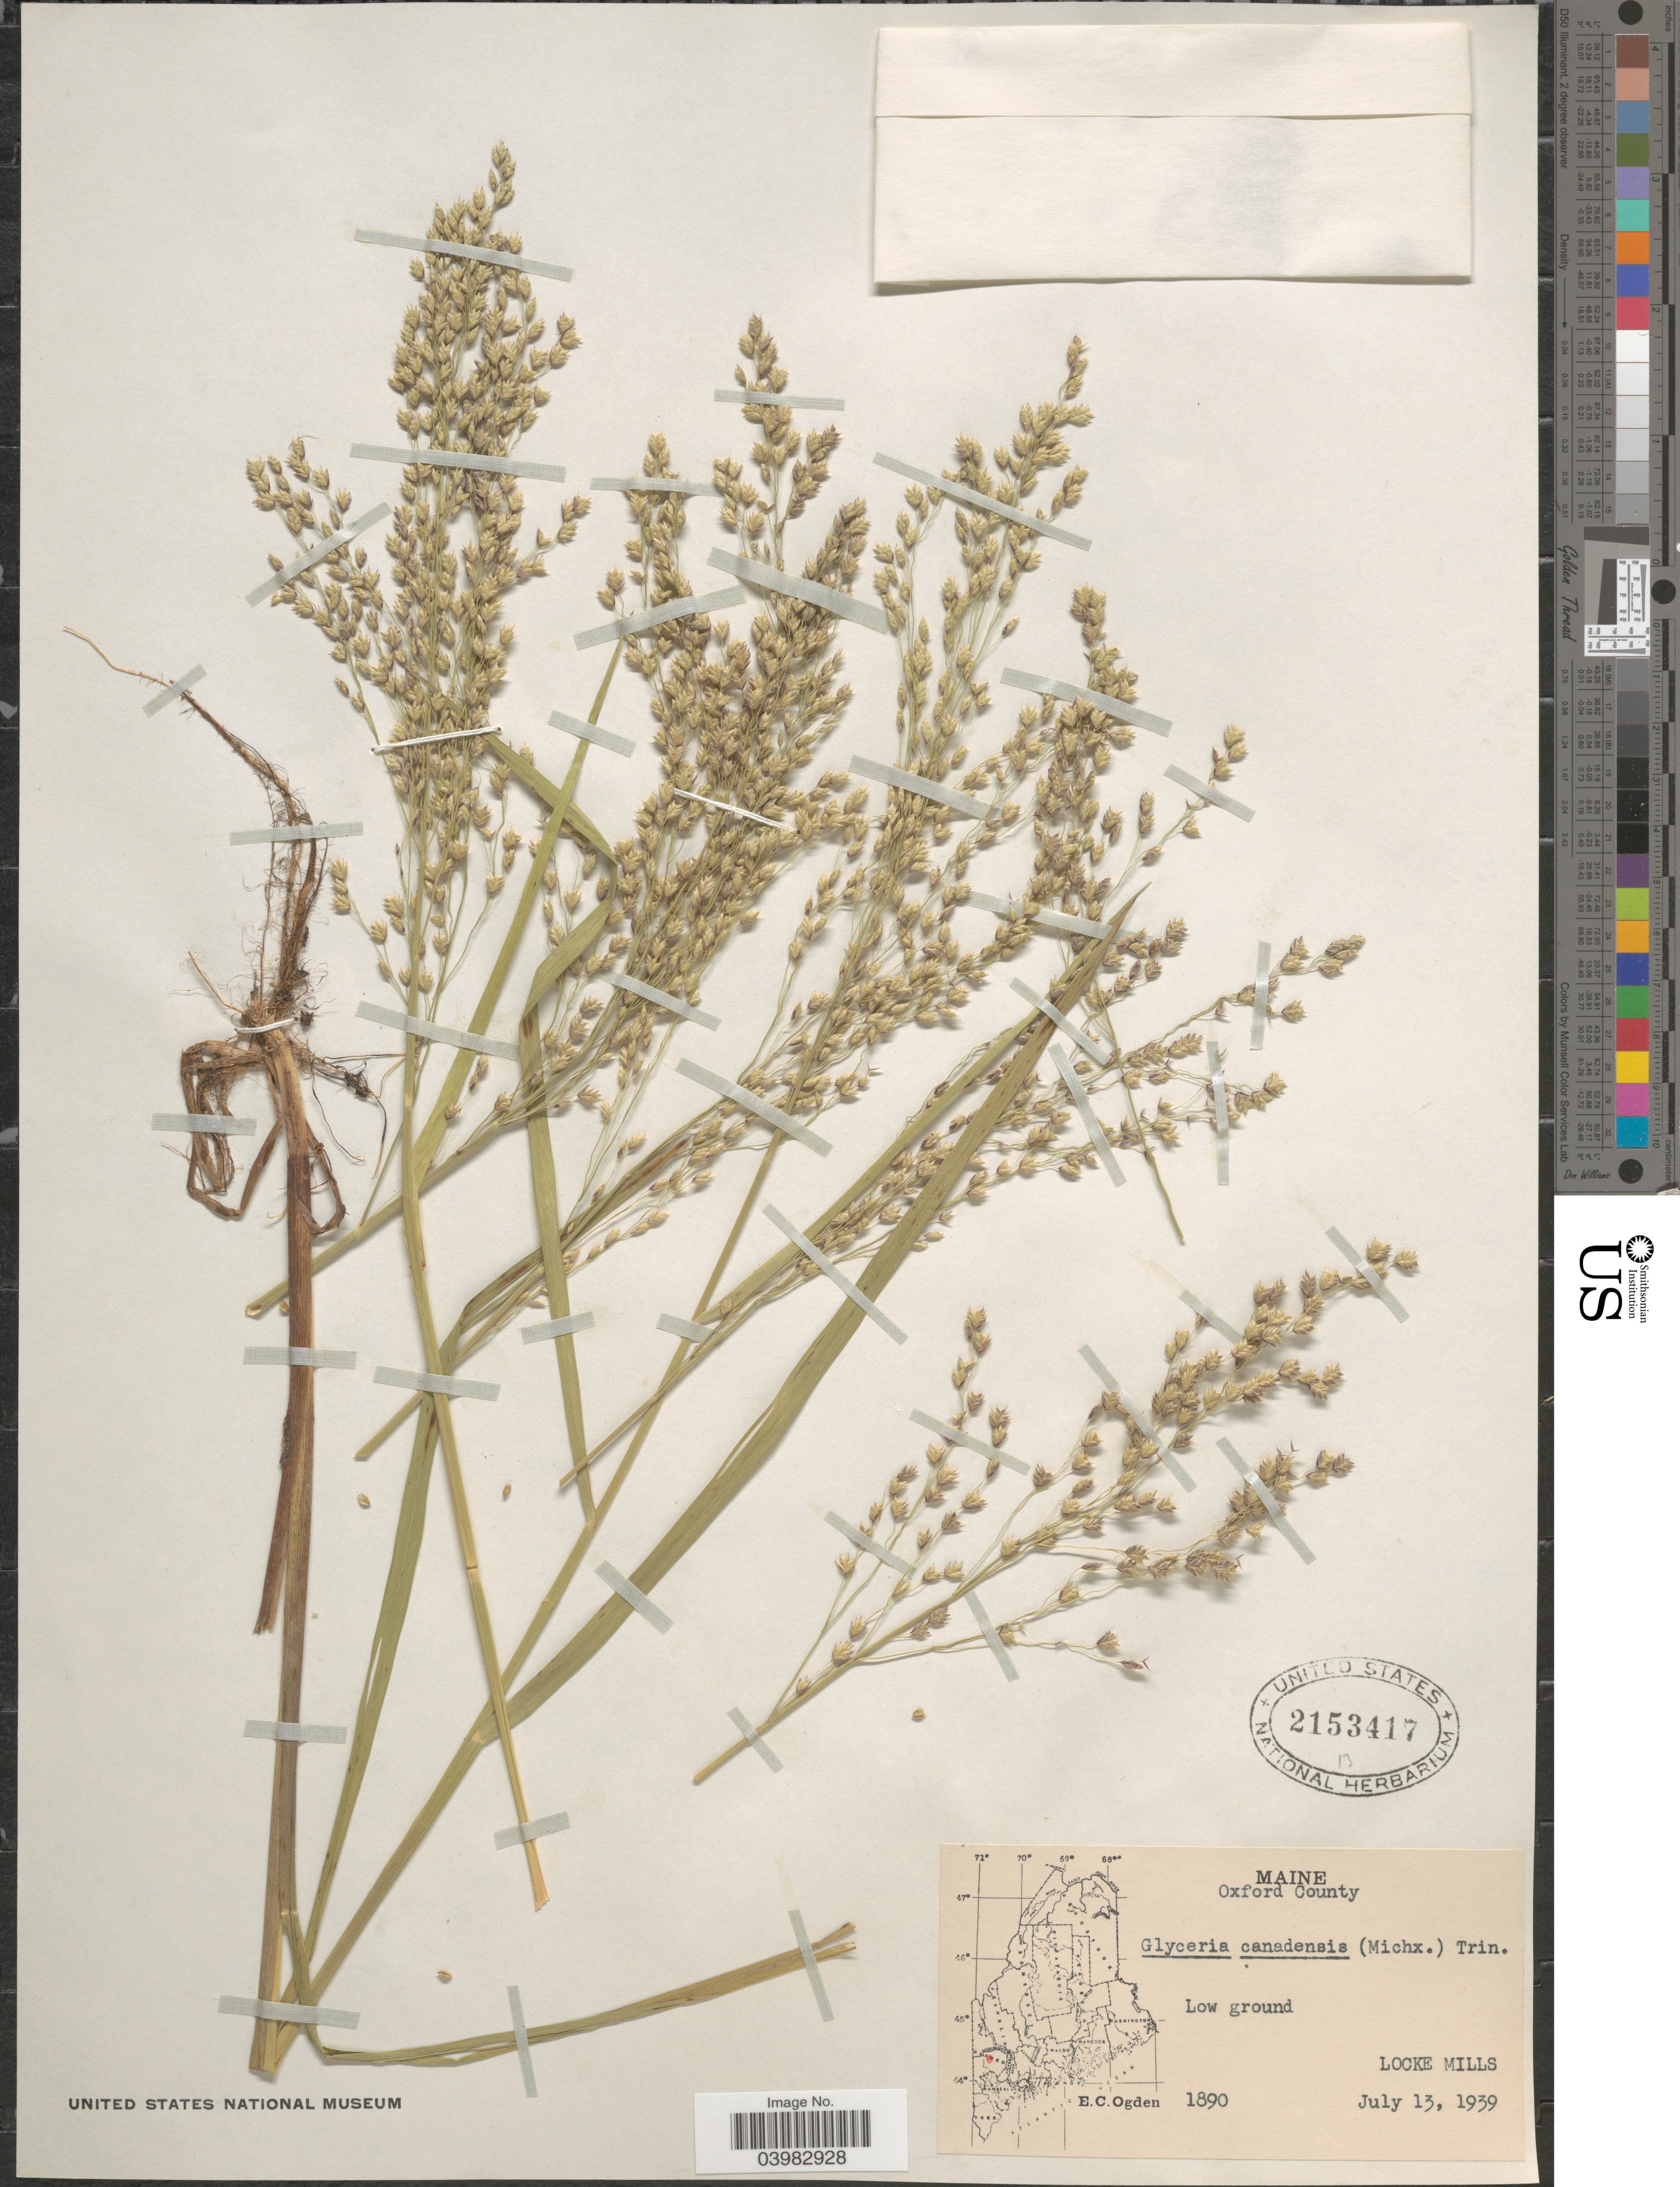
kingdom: Plantae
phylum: Tracheophyta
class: Liliopsida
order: Poales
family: Poaceae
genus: Glyceria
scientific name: Glyceria canadensis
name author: (Michx.) Trin.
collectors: E. Ogden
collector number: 1890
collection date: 1939-07-13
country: United States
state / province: Maine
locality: Oxford County. Locke Mills.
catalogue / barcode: US 2153417